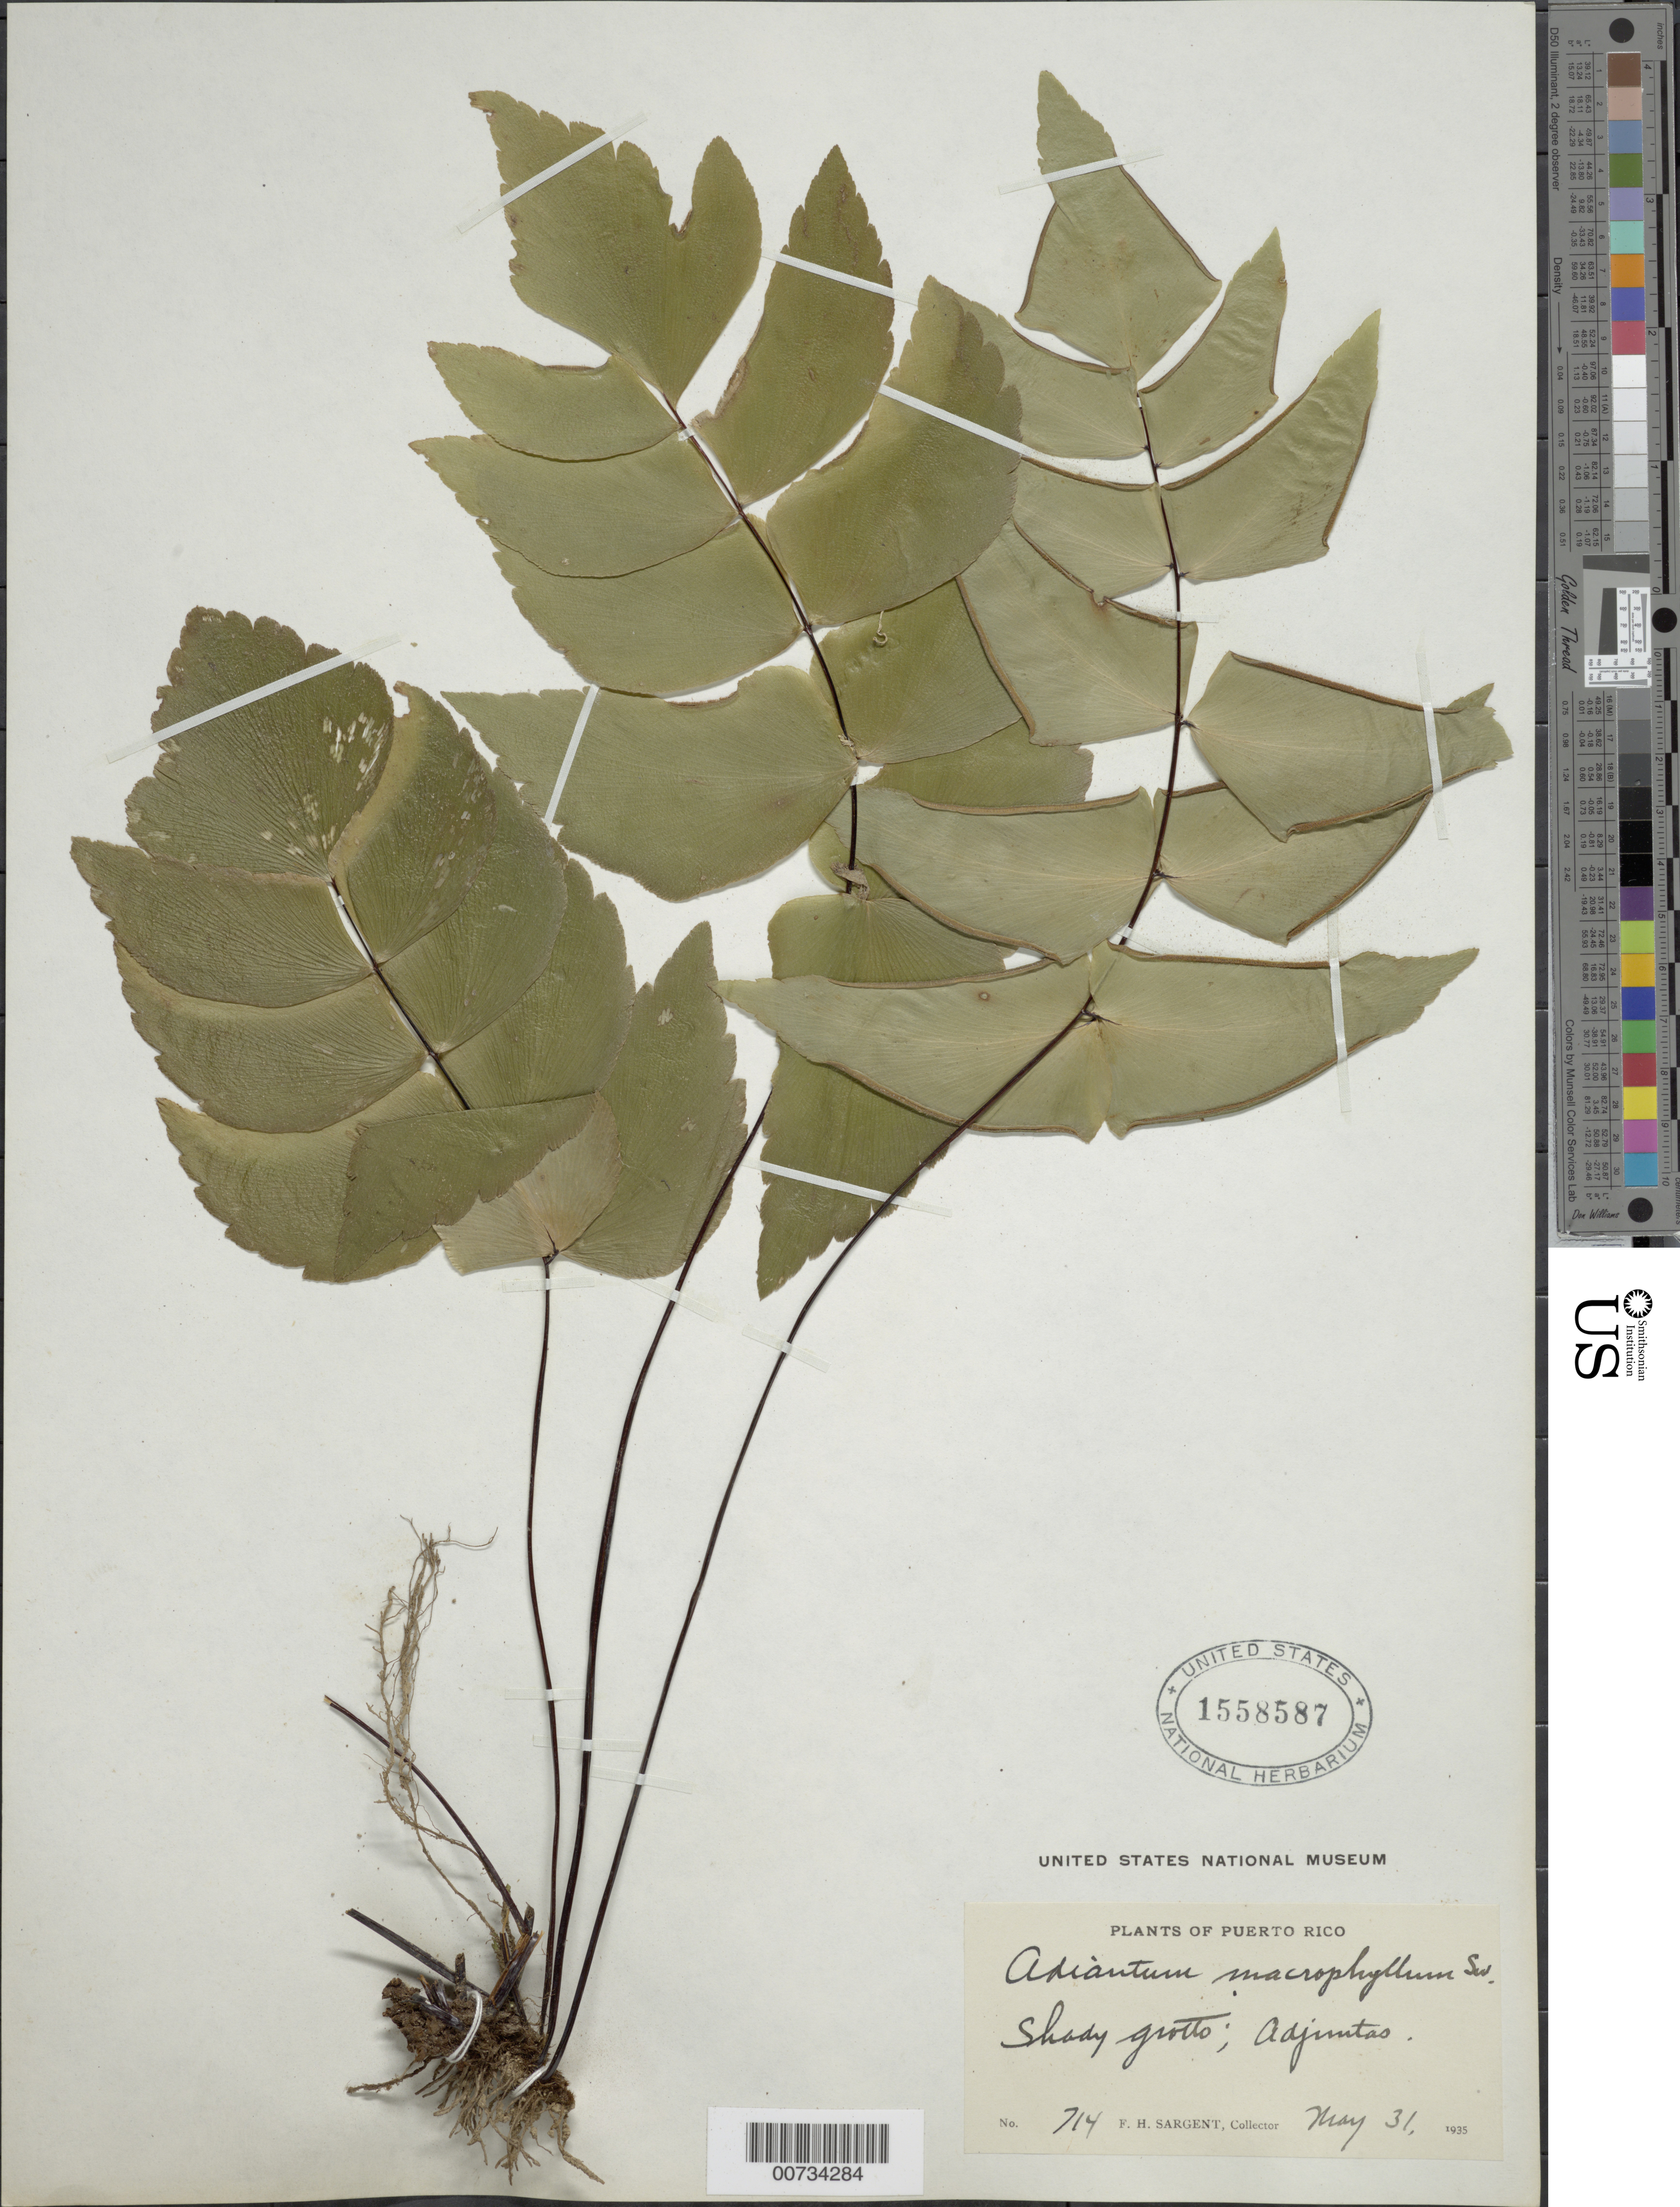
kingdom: Plantae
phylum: Tracheophyta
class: Polypodiopsida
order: Polypodiales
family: Pteridaceae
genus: Adiantum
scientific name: Adiantum macrophyllum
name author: Sw.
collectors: F. H. Sargent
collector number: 714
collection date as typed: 31 May 1935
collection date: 1935-05-31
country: Puerto Rico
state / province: Adjuntas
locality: Adjuntas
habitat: Shady grotto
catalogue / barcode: US 1558587